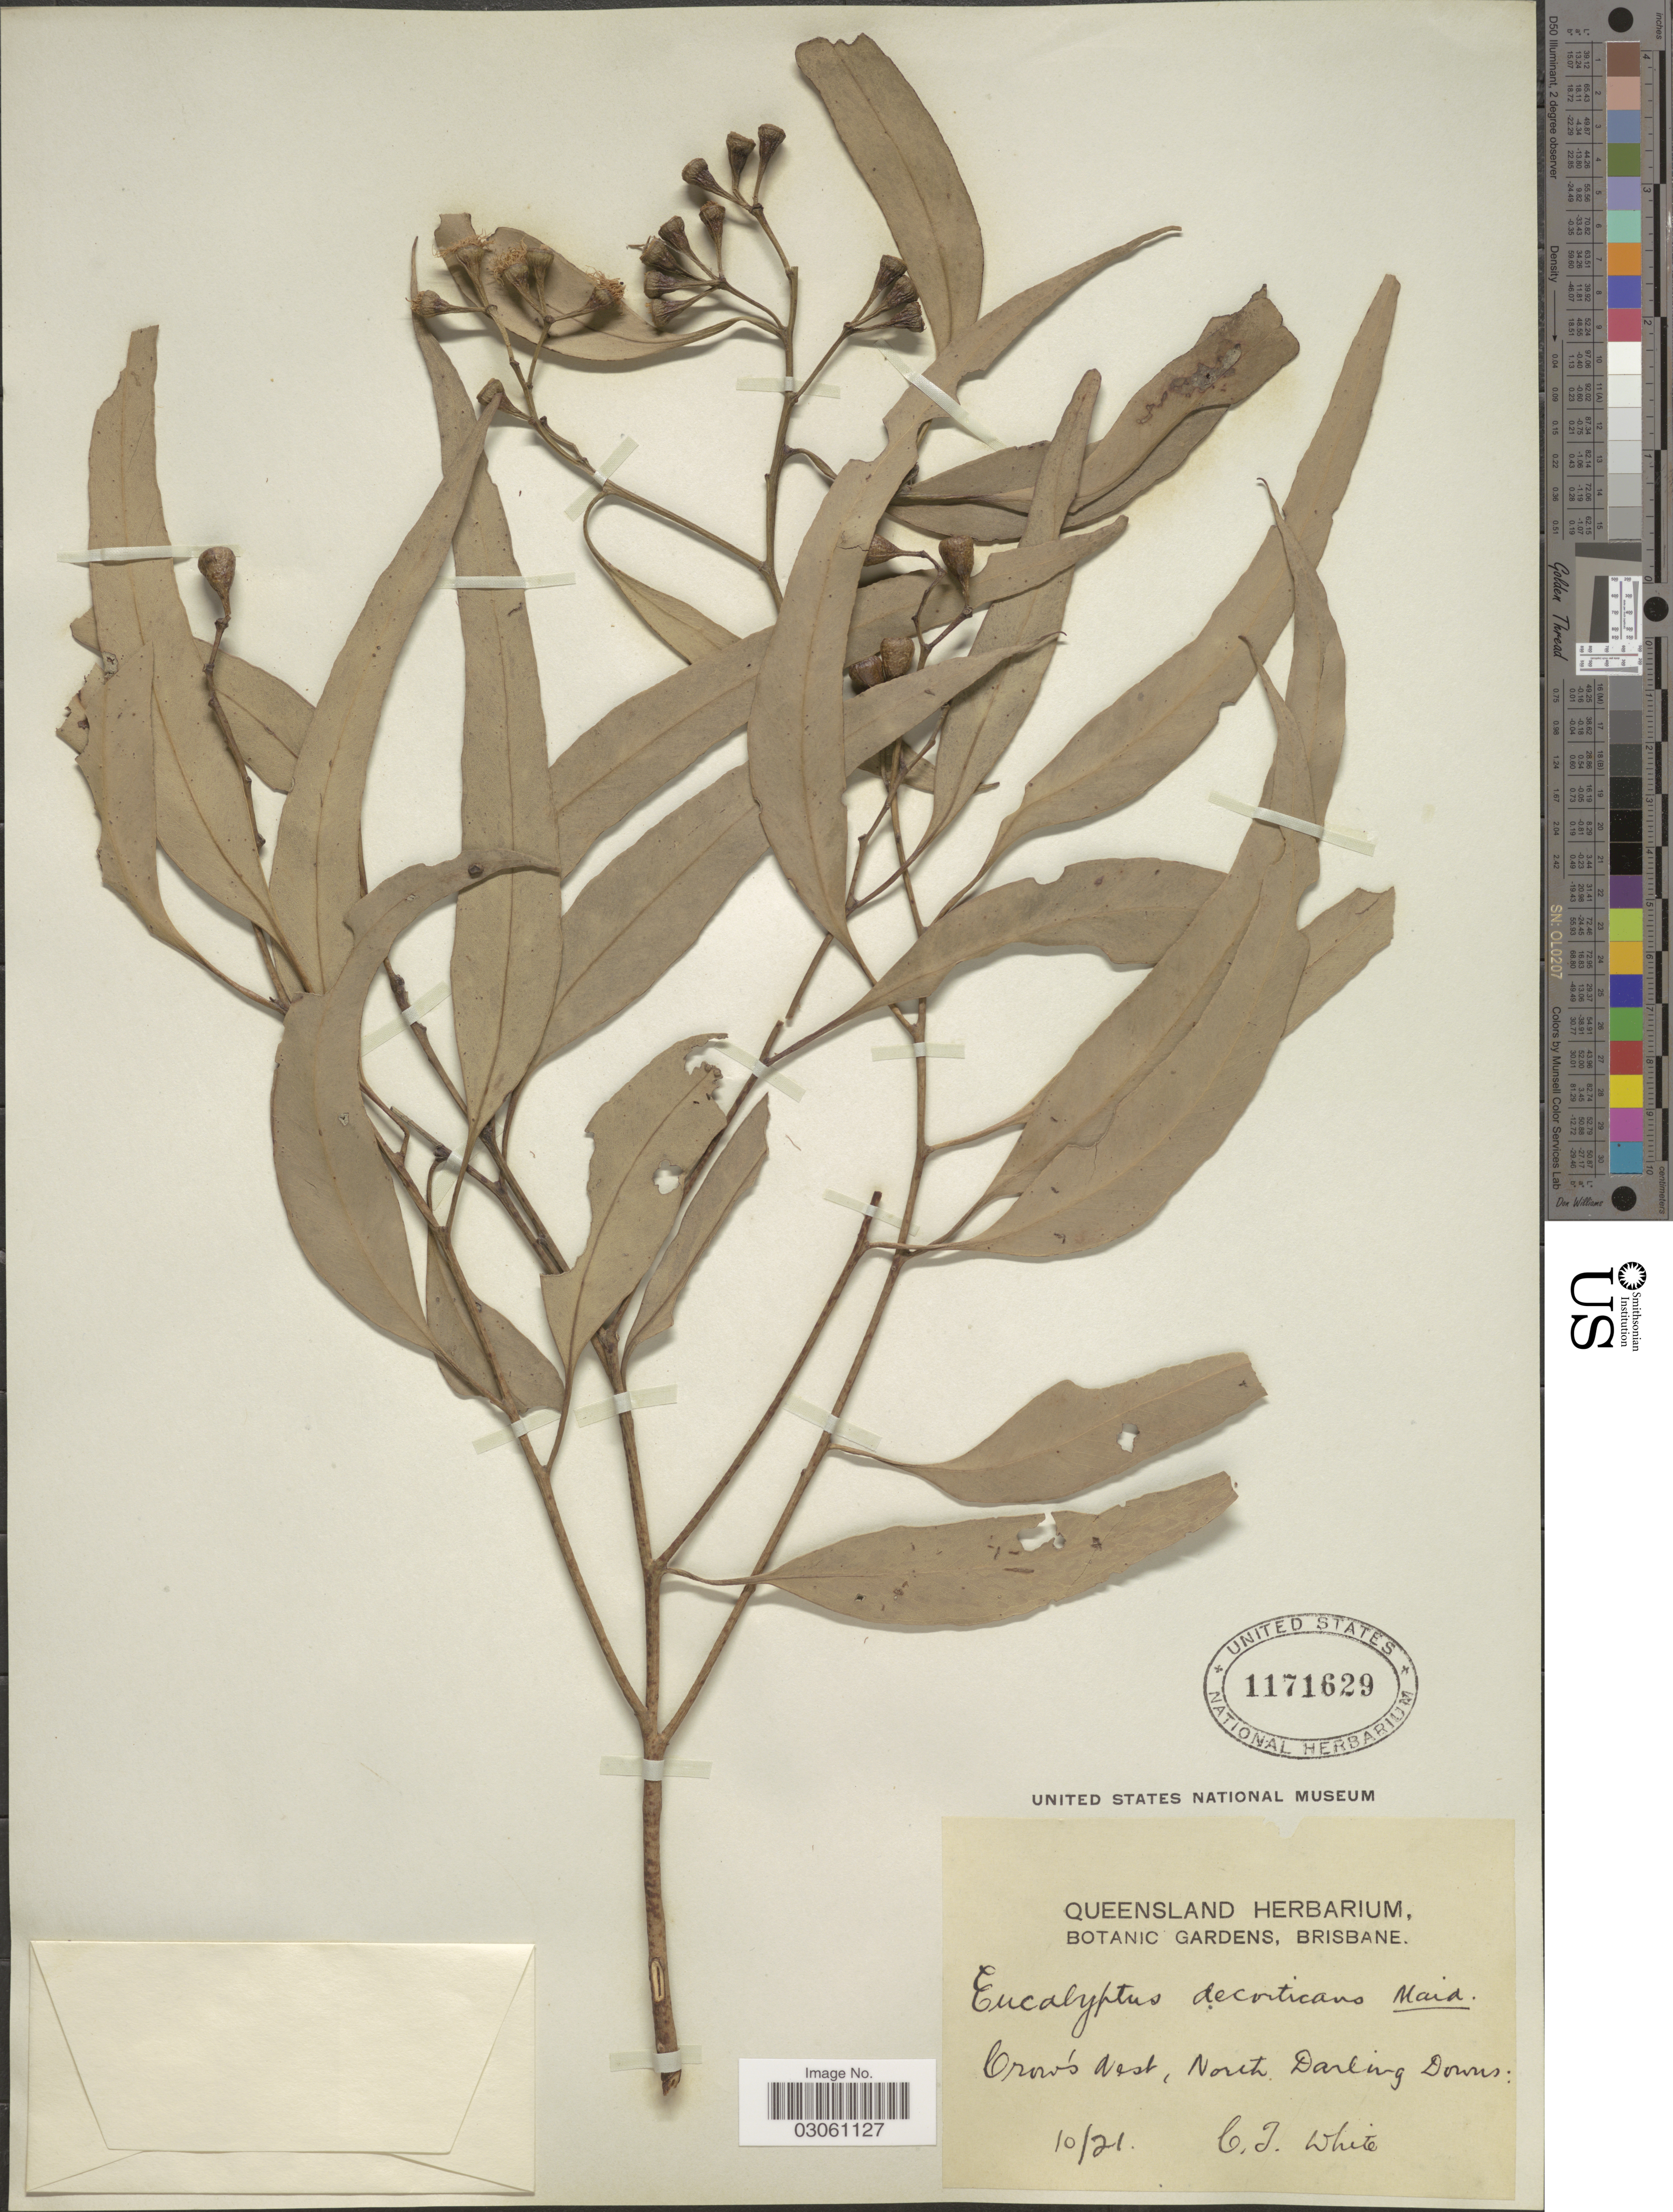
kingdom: Plantae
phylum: Tracheophyta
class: Magnoliopsida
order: Myrtales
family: Myrtaceae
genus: Eucalyptus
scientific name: Eucalyptus decorticans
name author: (F.M. Bailey) Maiden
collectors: C. T. White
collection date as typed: Transcribed d/m/y: /10/21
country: Australia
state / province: Queensland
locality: Crow's Nest, North Darling Downs.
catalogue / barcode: US 1171629